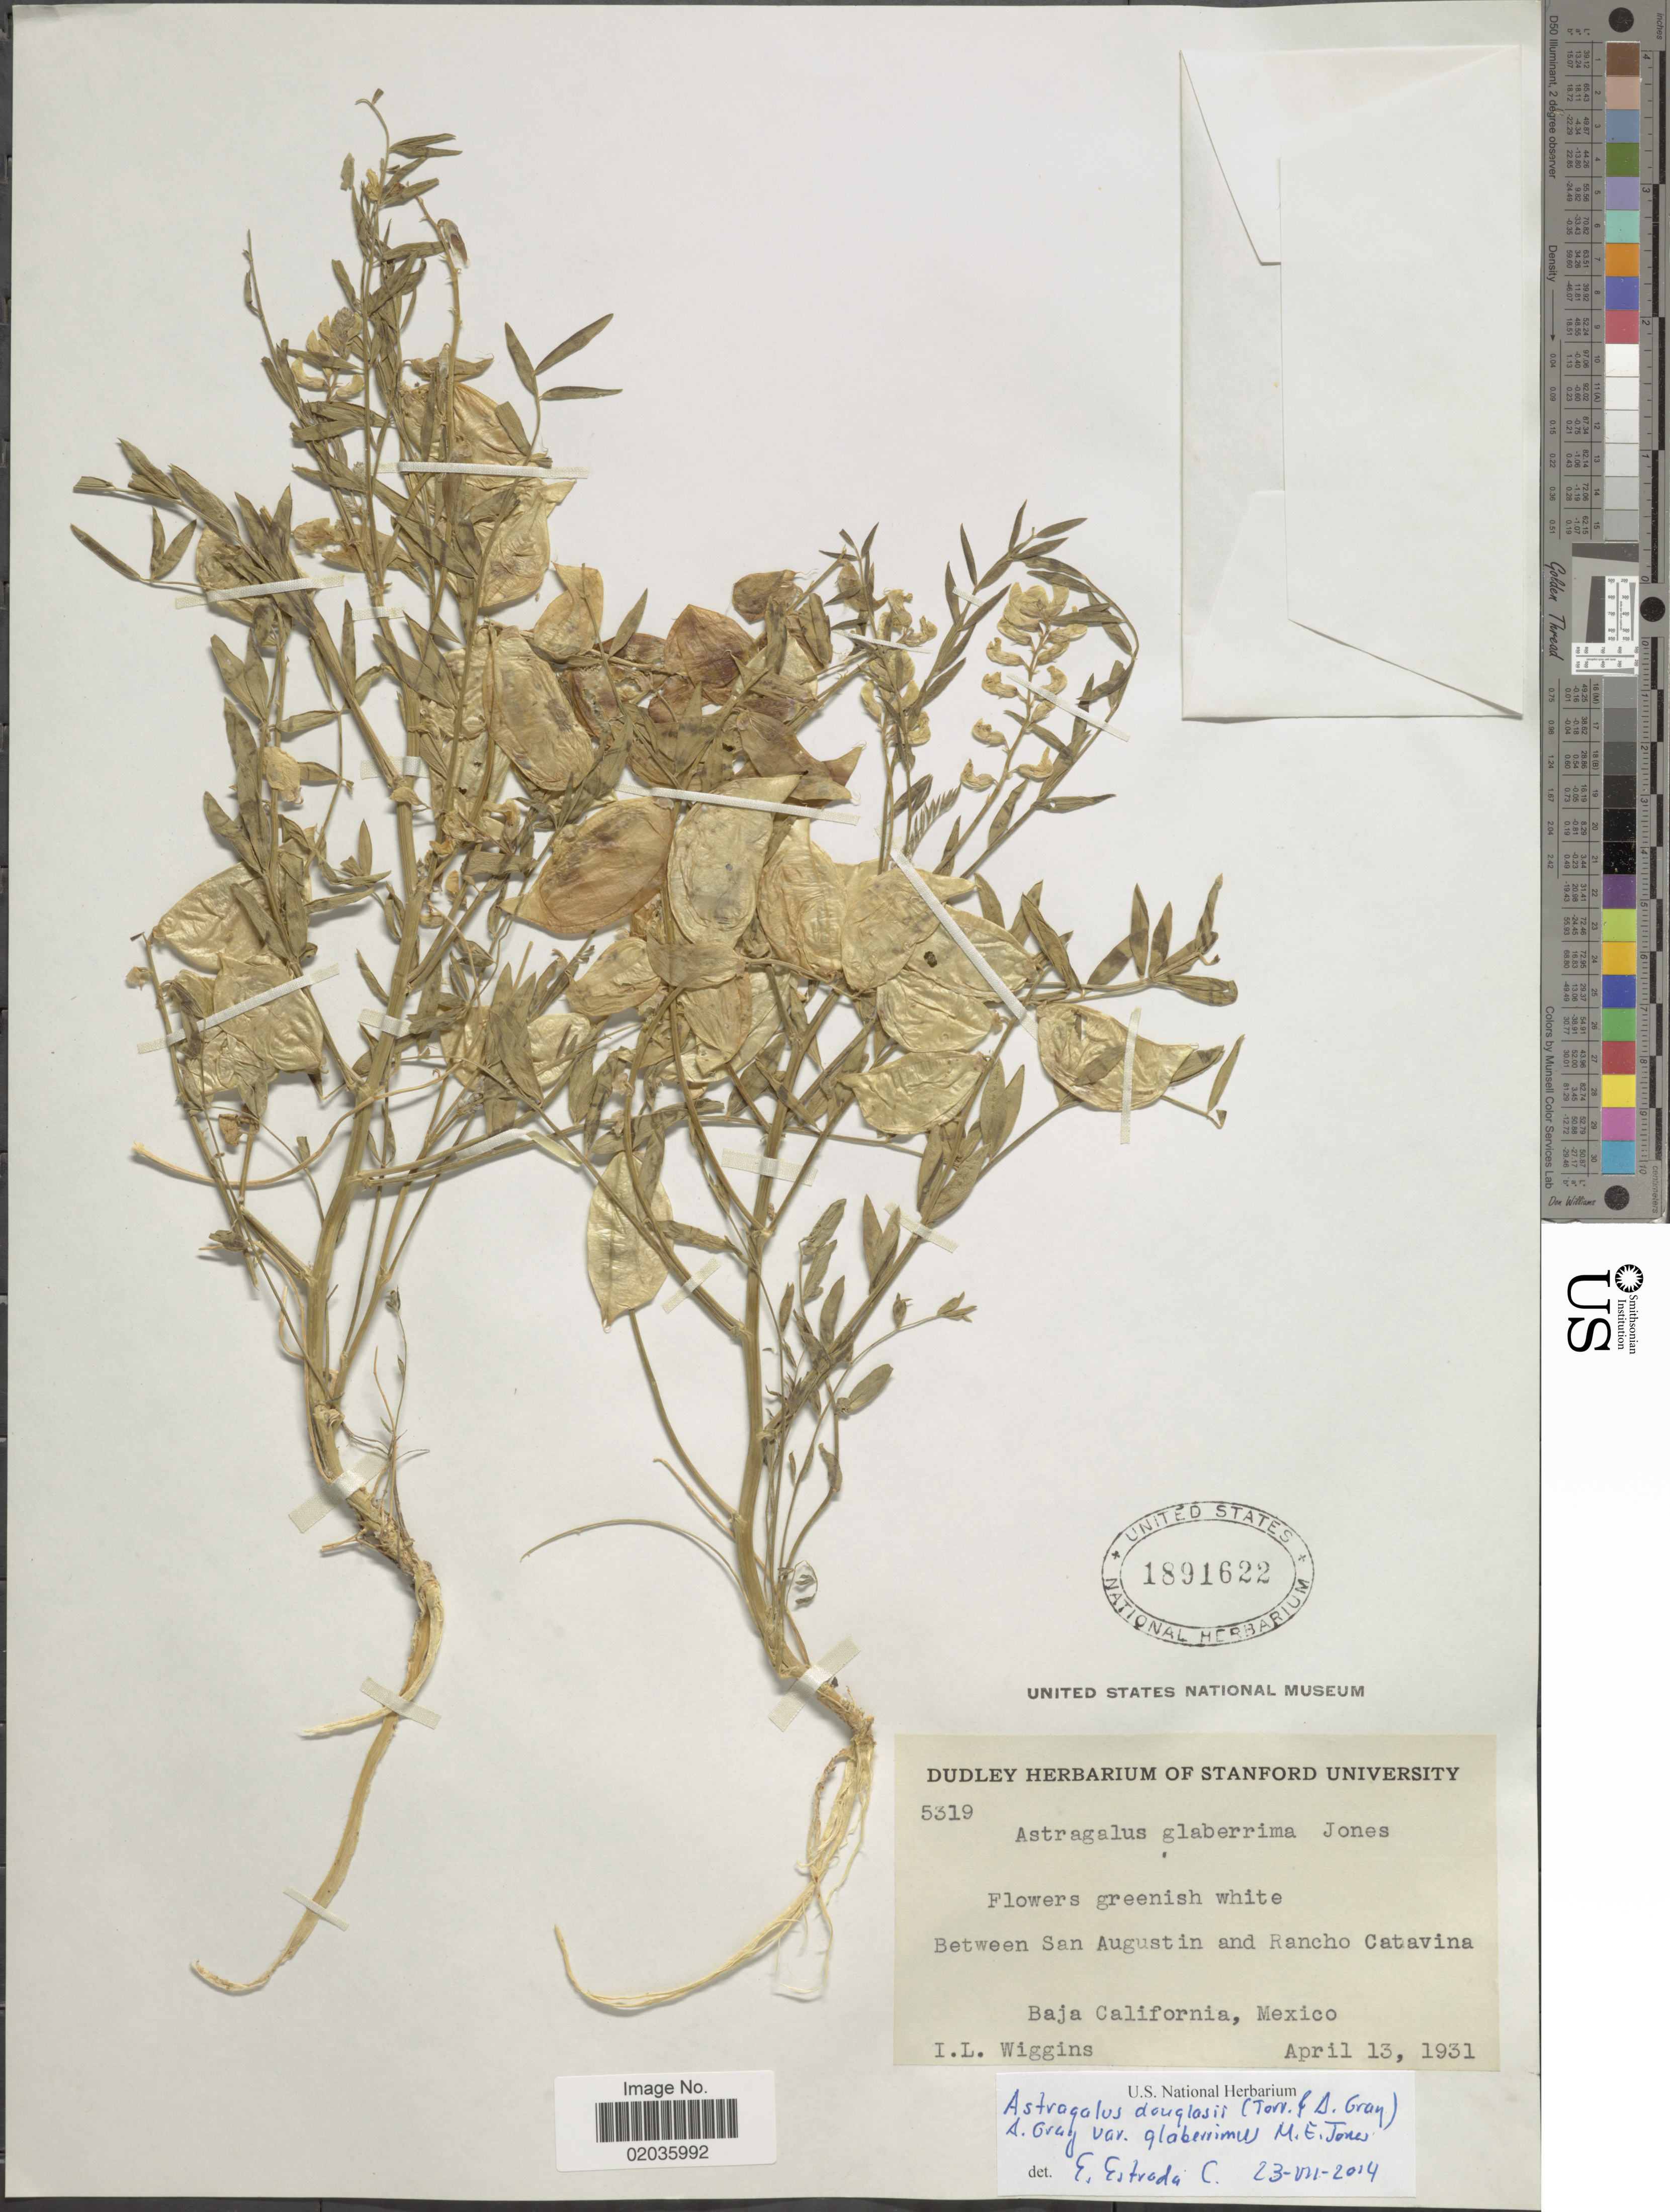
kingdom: Plantae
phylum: Tracheophyta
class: Magnoliopsida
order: Fabales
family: Fabaceae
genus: Astragalus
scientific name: Astragalus douglasii var. glaberrimus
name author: M.E. Jones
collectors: I. L. Wiggins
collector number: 5319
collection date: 1931-04-13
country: Mexico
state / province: Baja California Norte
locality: Between San Augustine and Rancho Catavina. Baja Califfornia, Mexico.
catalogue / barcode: US 1891622